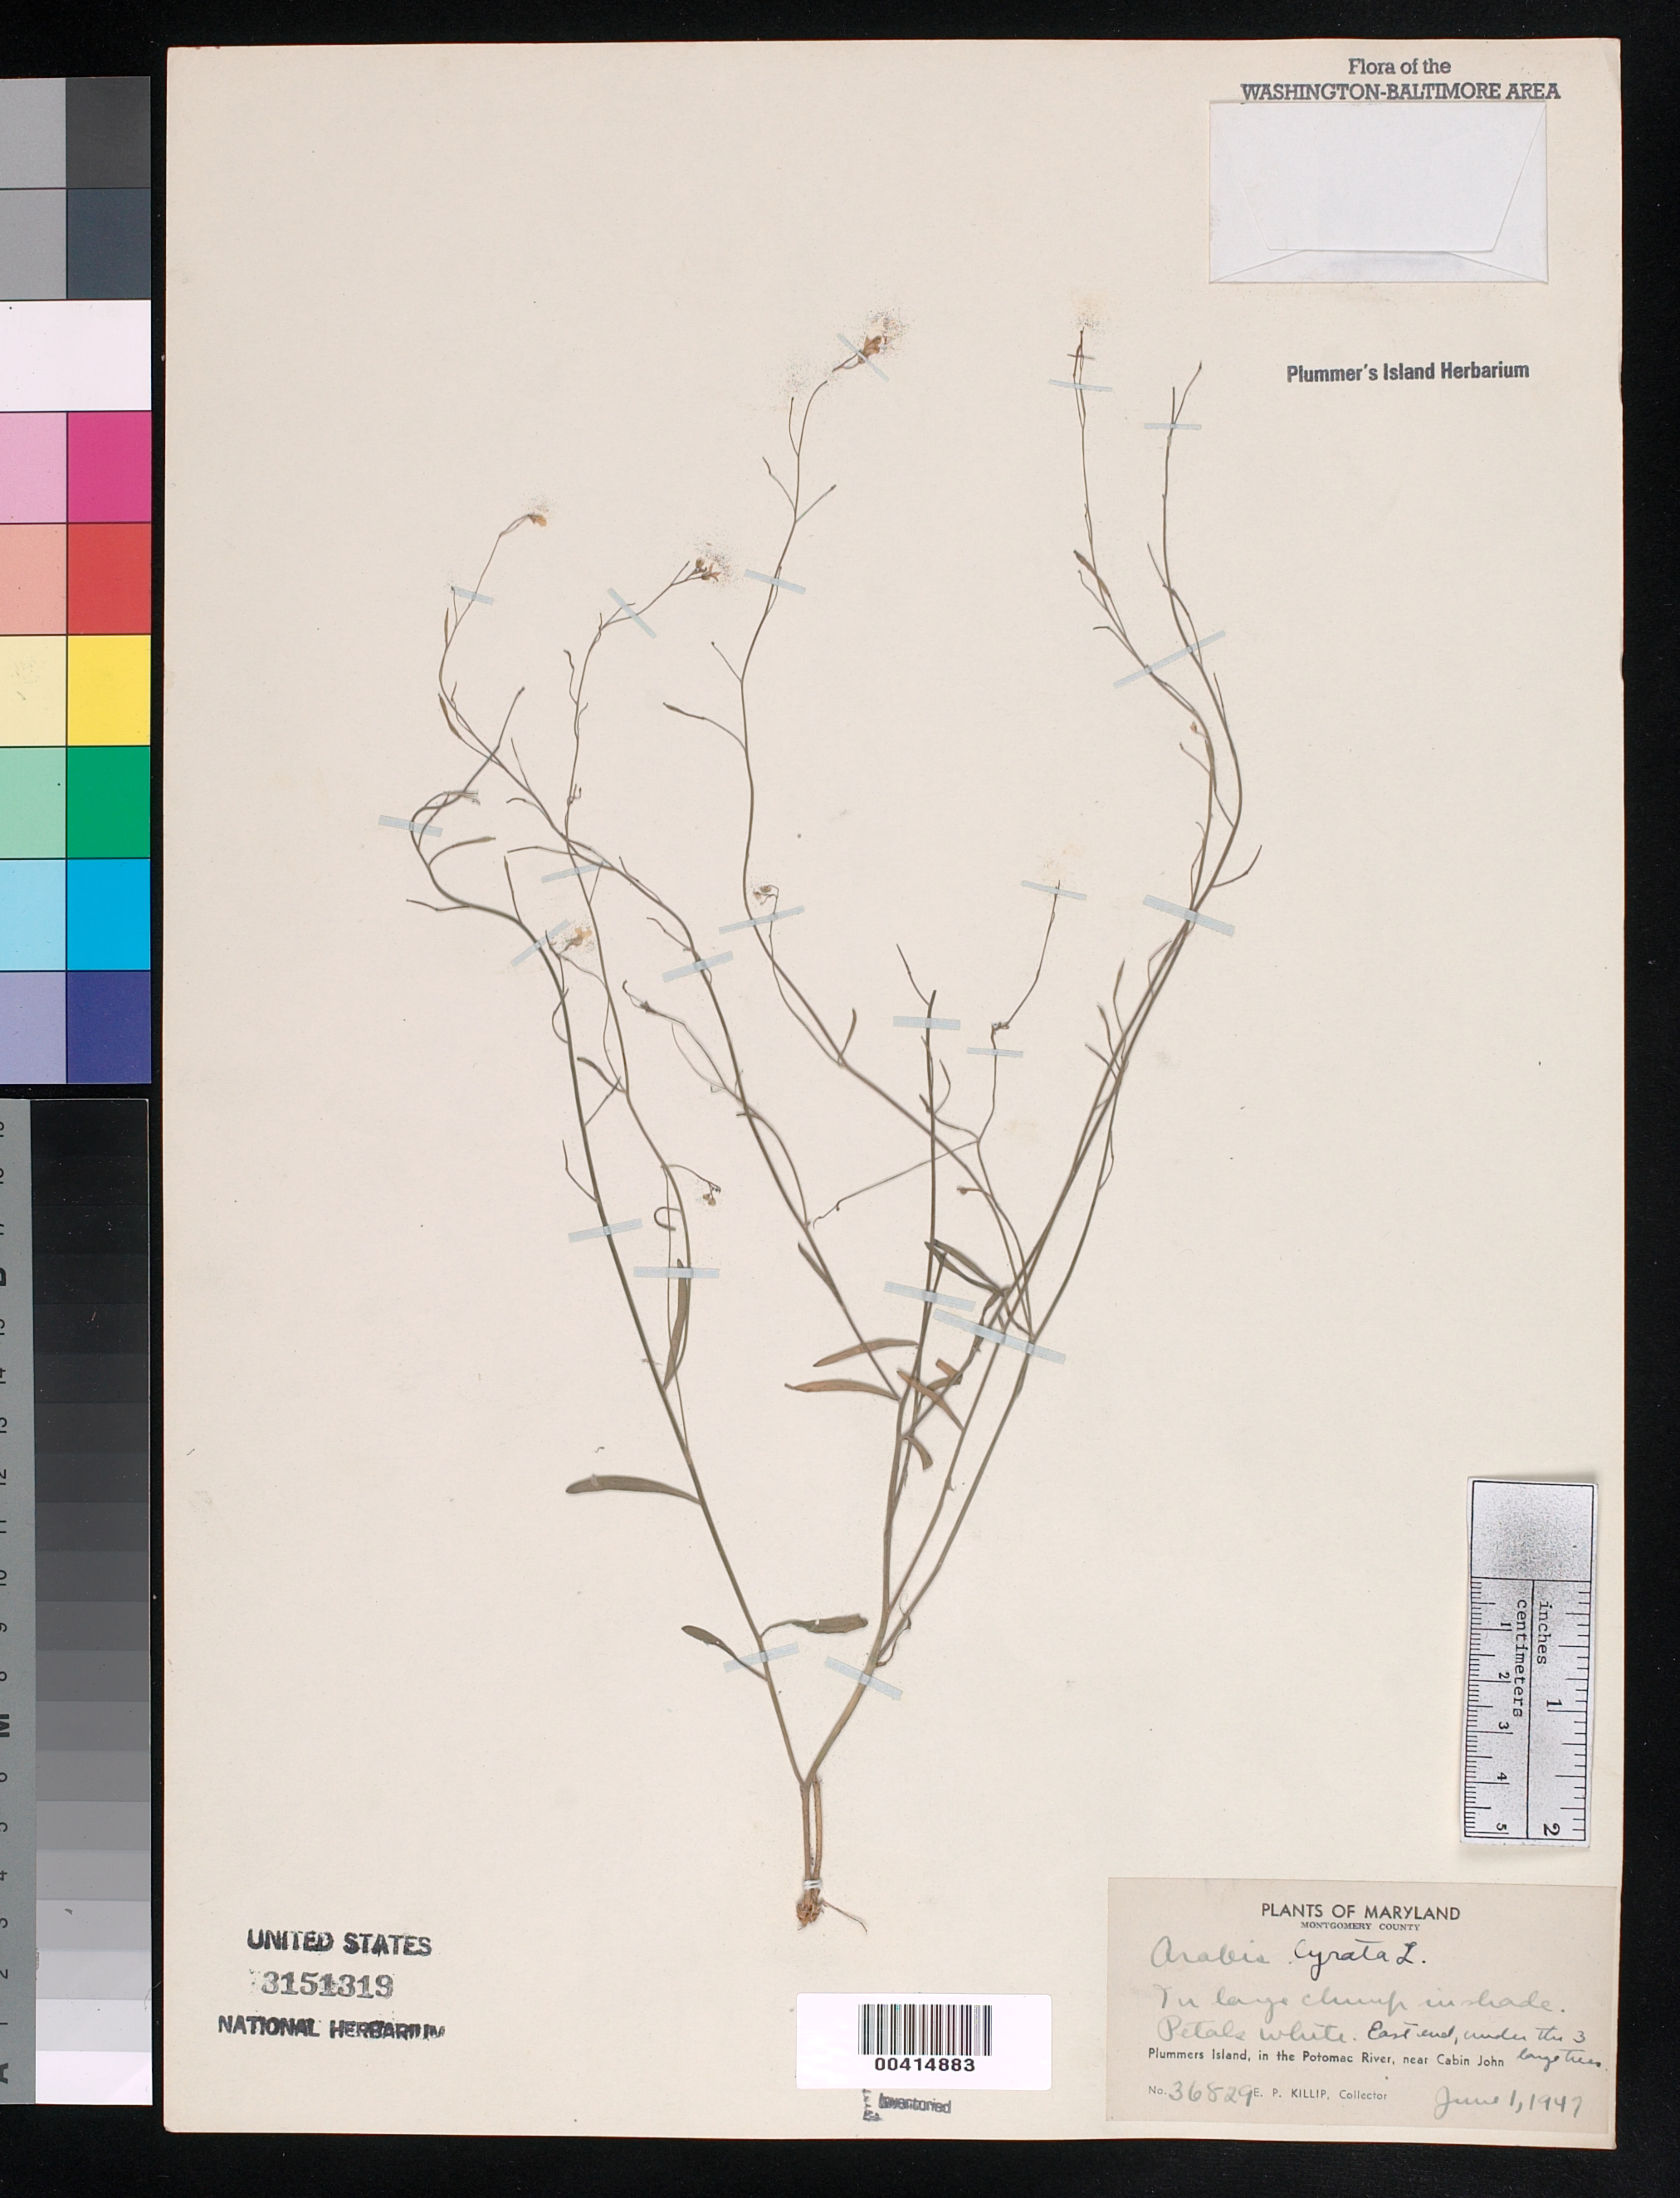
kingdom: Plantae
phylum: Tracheophyta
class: Magnoliopsida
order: Brassicales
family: Brassicaceae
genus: Arabidopsis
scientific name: Arabidopsis lyrata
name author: (L.) O'Kane & Al-Shehbaz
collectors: E. P. Killip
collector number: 36829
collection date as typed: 01 Jun 1947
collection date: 1947-06-01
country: United States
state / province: Maryland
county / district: Montgomery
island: Plummers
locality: Plummer's Island; east end under the 3 large trees C. & O. Canal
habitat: In shade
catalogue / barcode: US 3151319